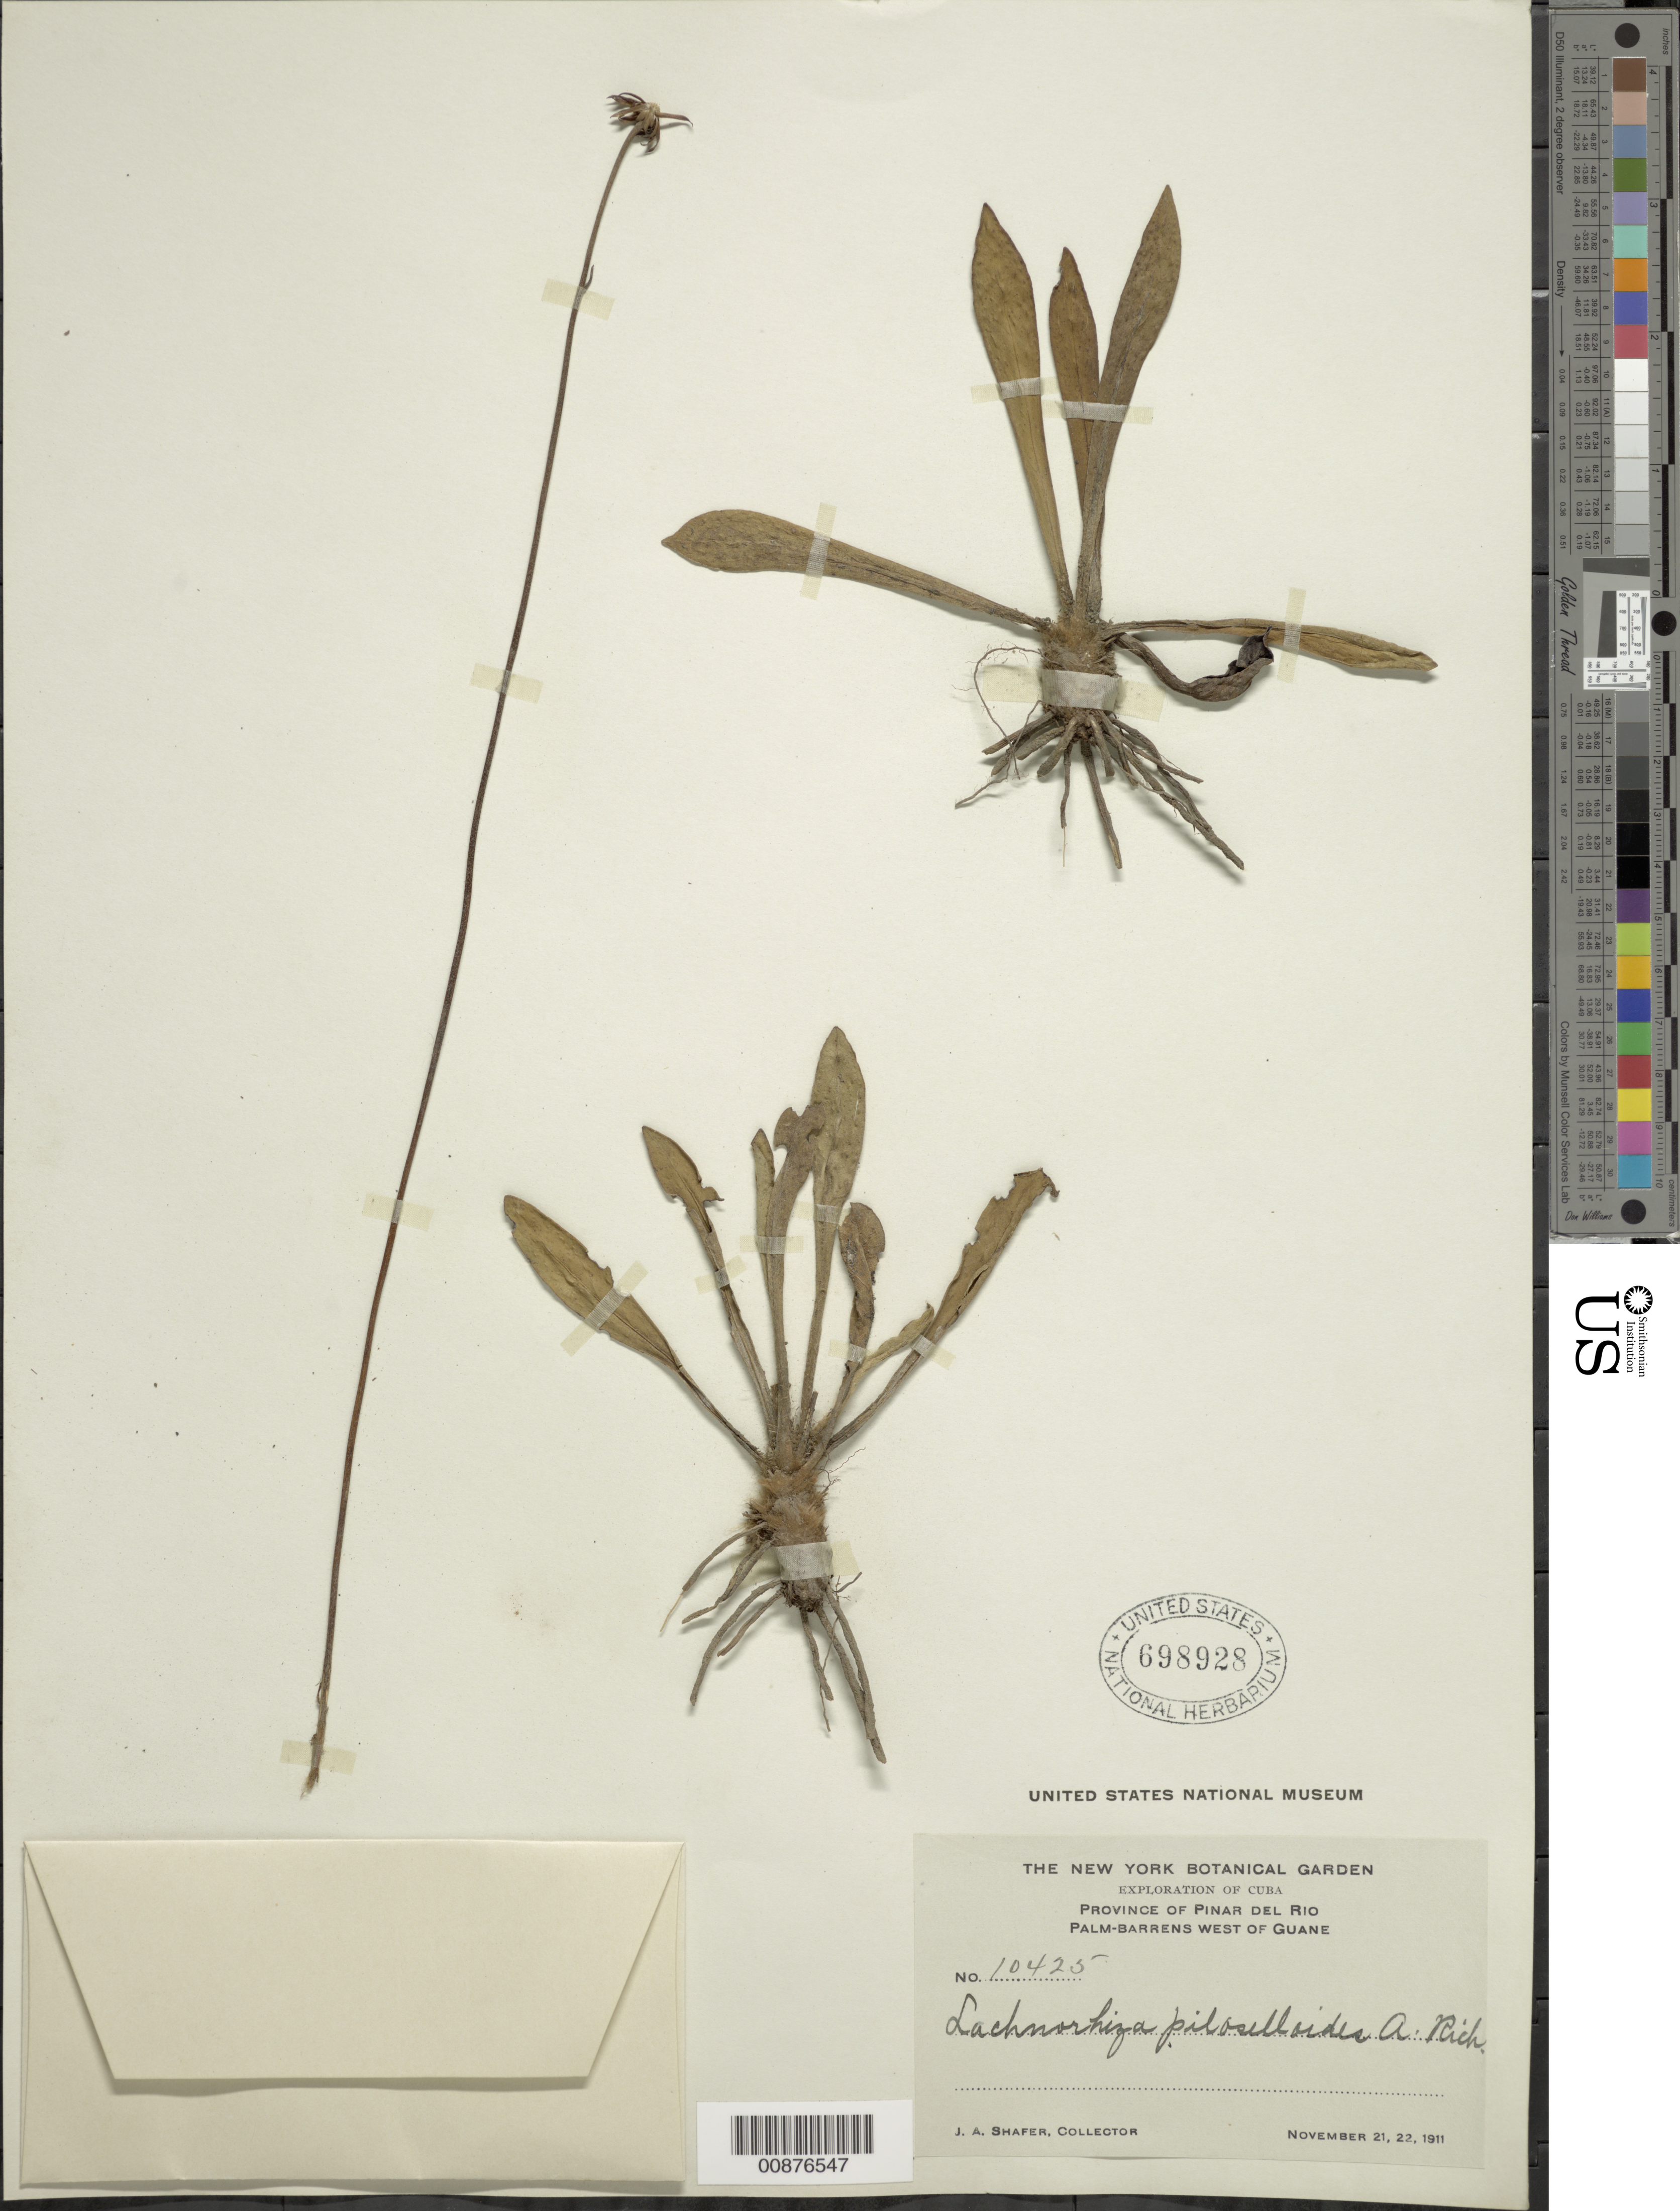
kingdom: Plantae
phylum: Tracheophyta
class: Magnoliopsida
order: Asterales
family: Asteraceae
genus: Lachnorhiza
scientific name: Lachnorhiza piloselloides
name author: A. Rich.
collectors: J. A. Shafer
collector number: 10425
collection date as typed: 21 Nov 1911 to 22 Nov 1911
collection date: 1911-11-21/1911-11-22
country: Cuba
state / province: Pinar del Río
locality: Palm-barrens west of Guane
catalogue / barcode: US 698928